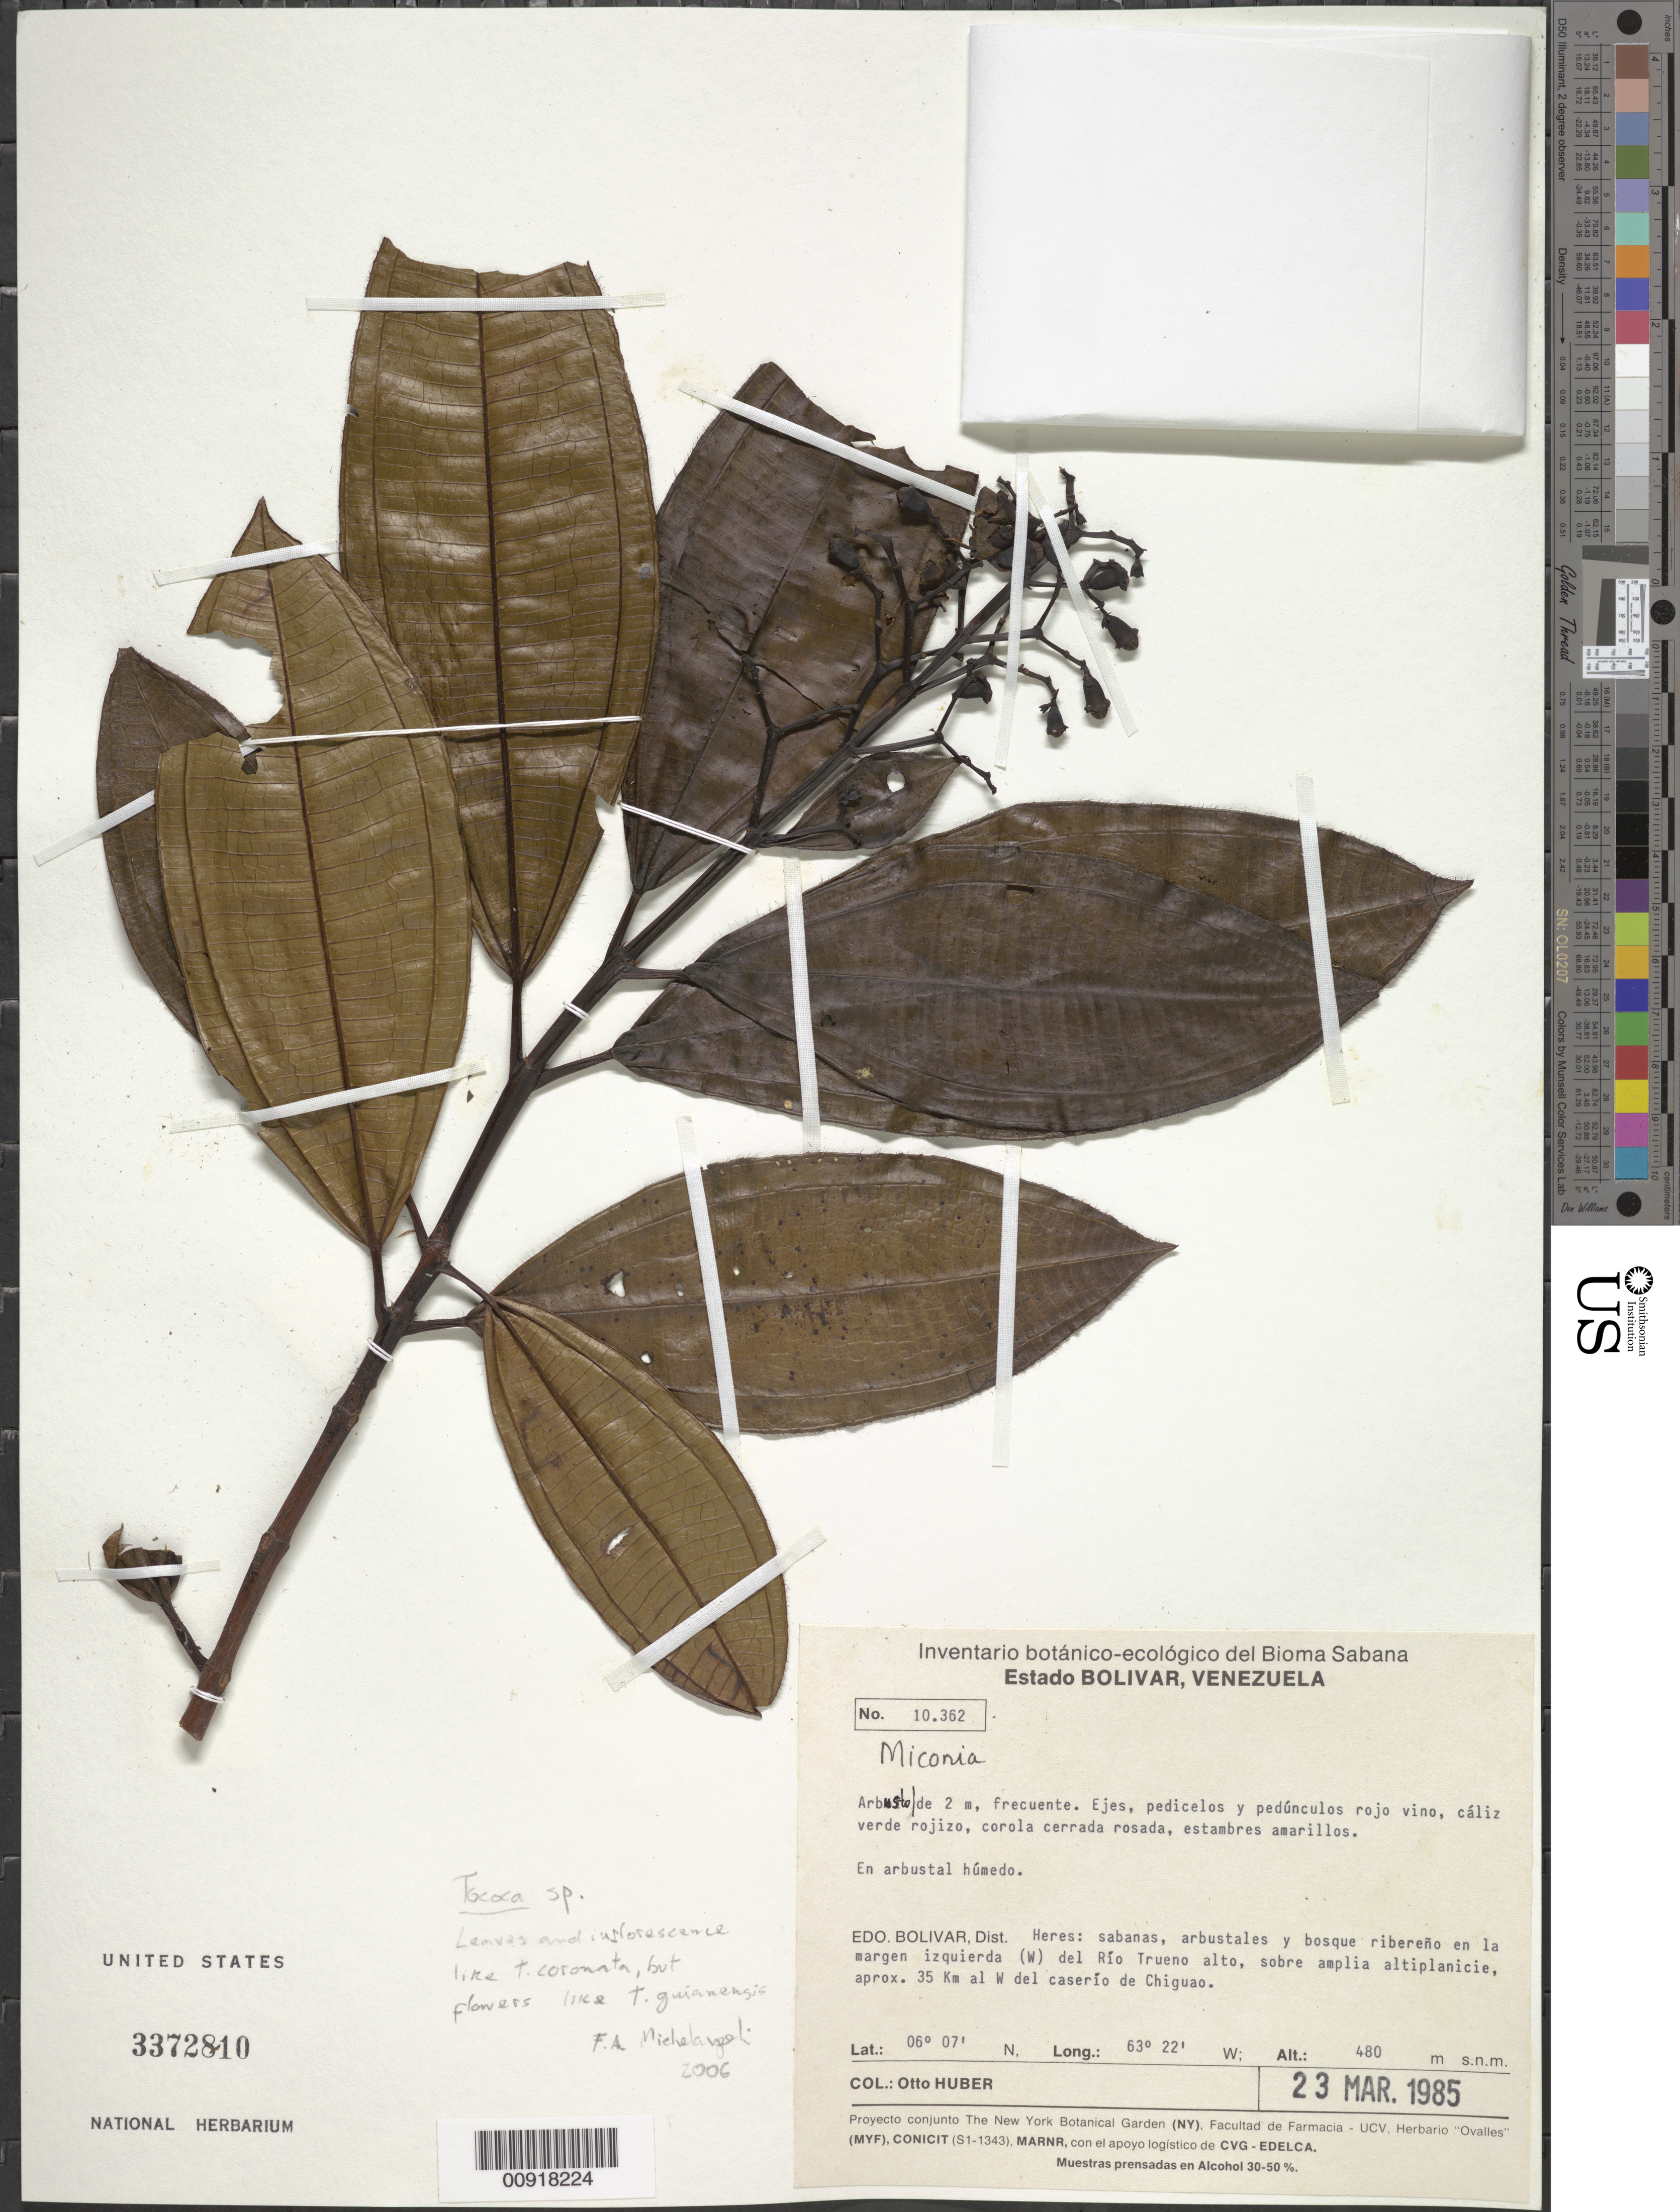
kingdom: Plantae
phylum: Tracheophyta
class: Magnoliopsida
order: Myrtales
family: Melastomataceae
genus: Tococa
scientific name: Tococa sp.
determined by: Michelangeli, F. A.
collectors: O. Huber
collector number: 10362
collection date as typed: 23-Mar-85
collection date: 1985-03-23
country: Venezuela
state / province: Bolívar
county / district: Heres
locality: Río Trueno, 35 km W del caserío de Chiguao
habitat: Sabanas, arbustales y bosque ribereño en la margen izquierda, sobre amplia altiplanicie; en arbustal humedo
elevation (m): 480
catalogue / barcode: US 3372810